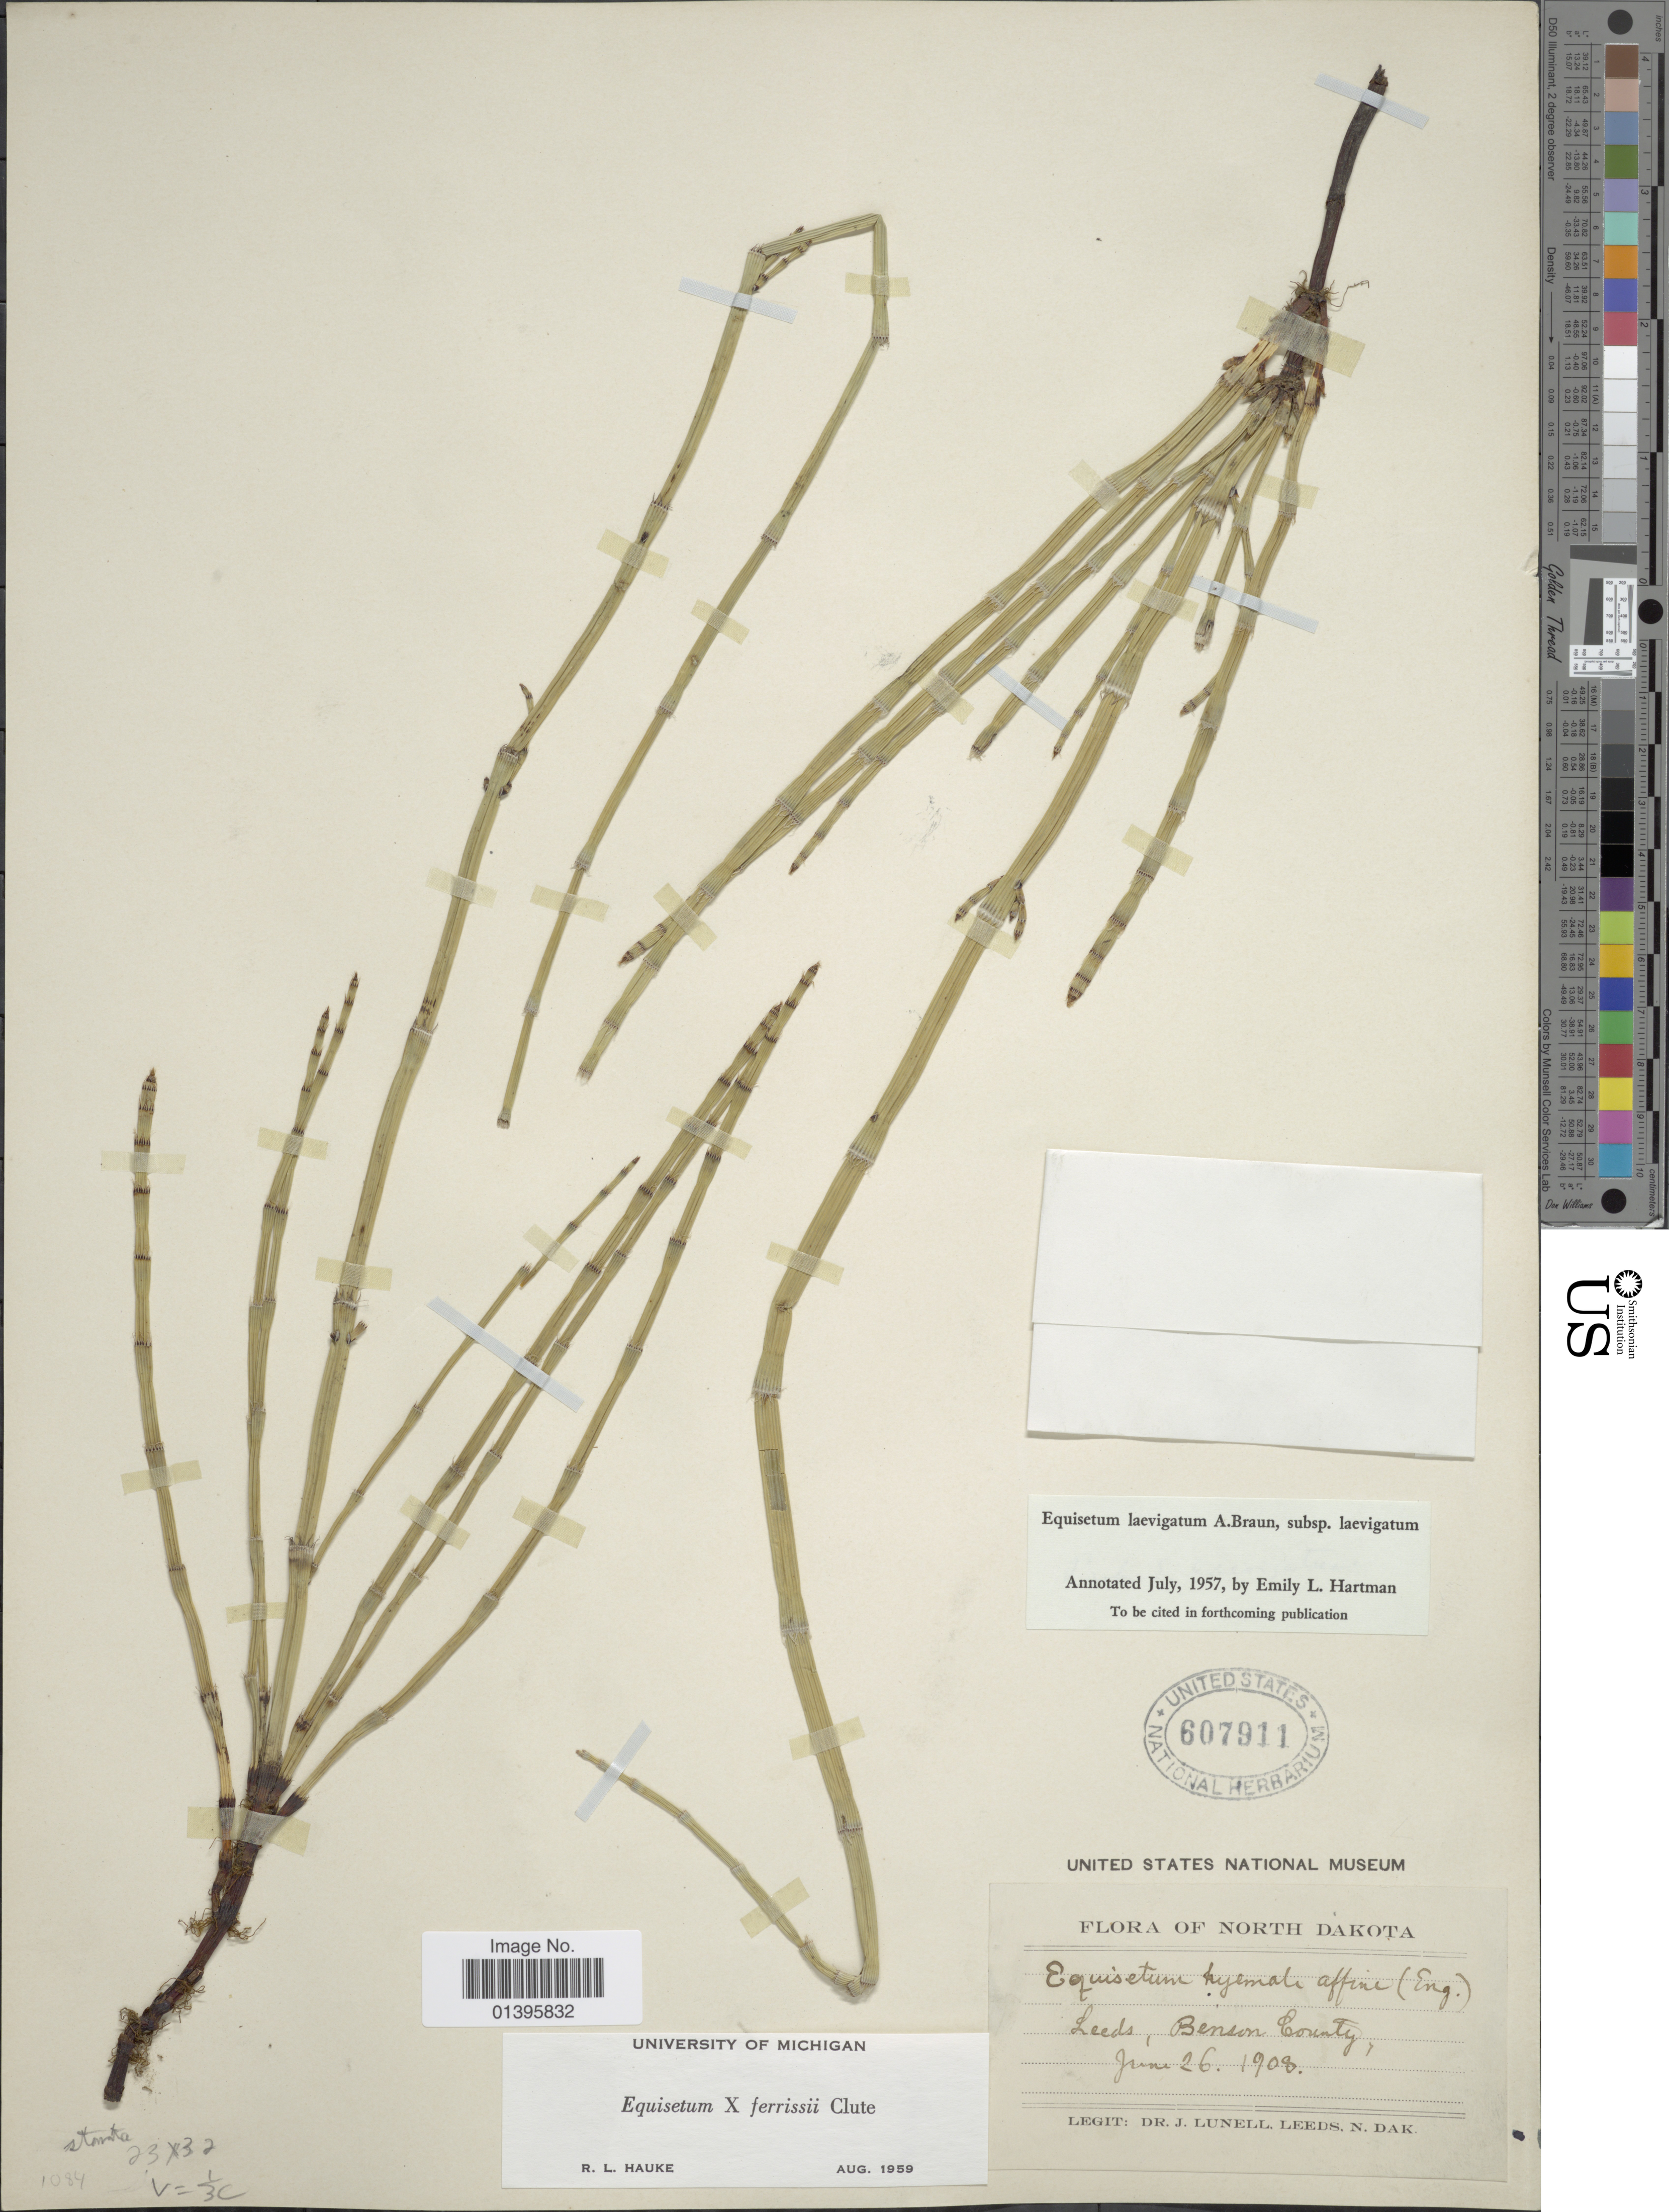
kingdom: Plantae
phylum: Tracheophyta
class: Polypodiopsida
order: Equisetales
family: Equisetaceae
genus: Equisetum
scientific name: Equisetum x ferrissii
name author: Clute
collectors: J. Lunell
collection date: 1908-06-26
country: United States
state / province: North Dakota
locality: Leeds, Benson County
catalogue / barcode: US 607911